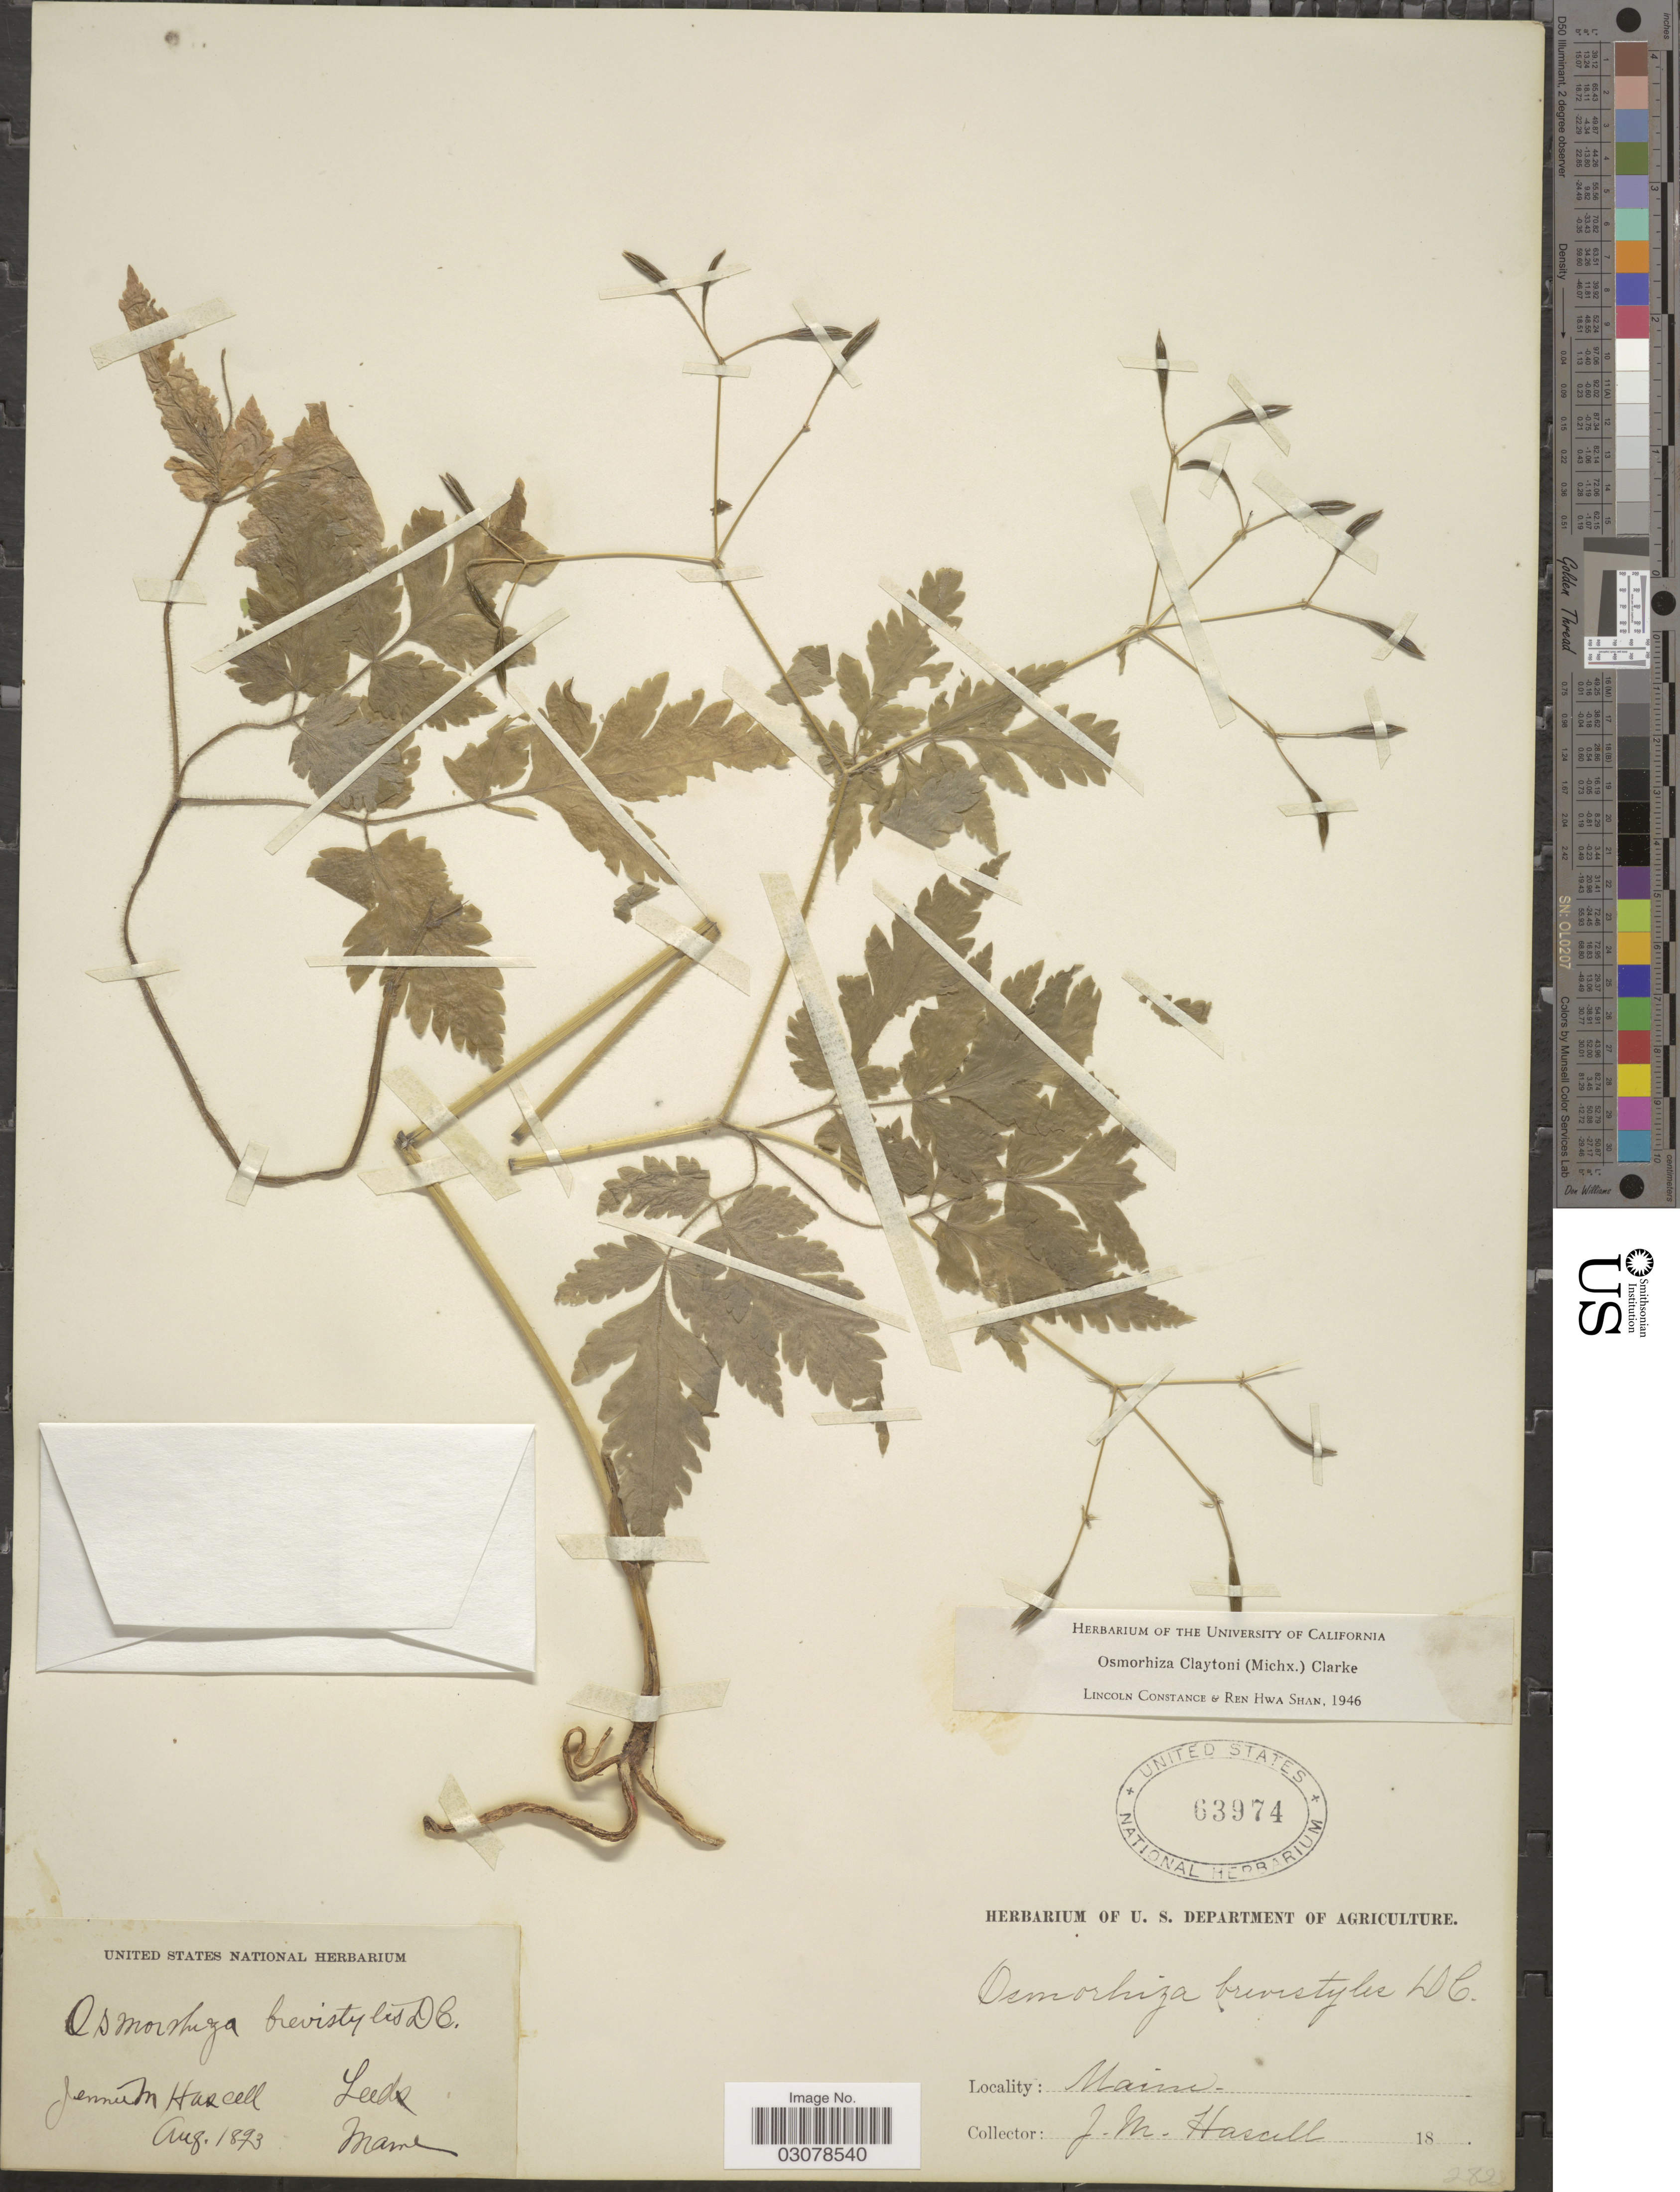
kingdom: Plantae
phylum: Tracheophyta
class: Magnoliopsida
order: Apiales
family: Apiaceae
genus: Osmorhiza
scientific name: Osmorhiza claytonii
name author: (Michx.) C.B. Clarke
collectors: J. Hascell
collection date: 1893-08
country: United States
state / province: Maine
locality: Leeds.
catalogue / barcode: US 63974